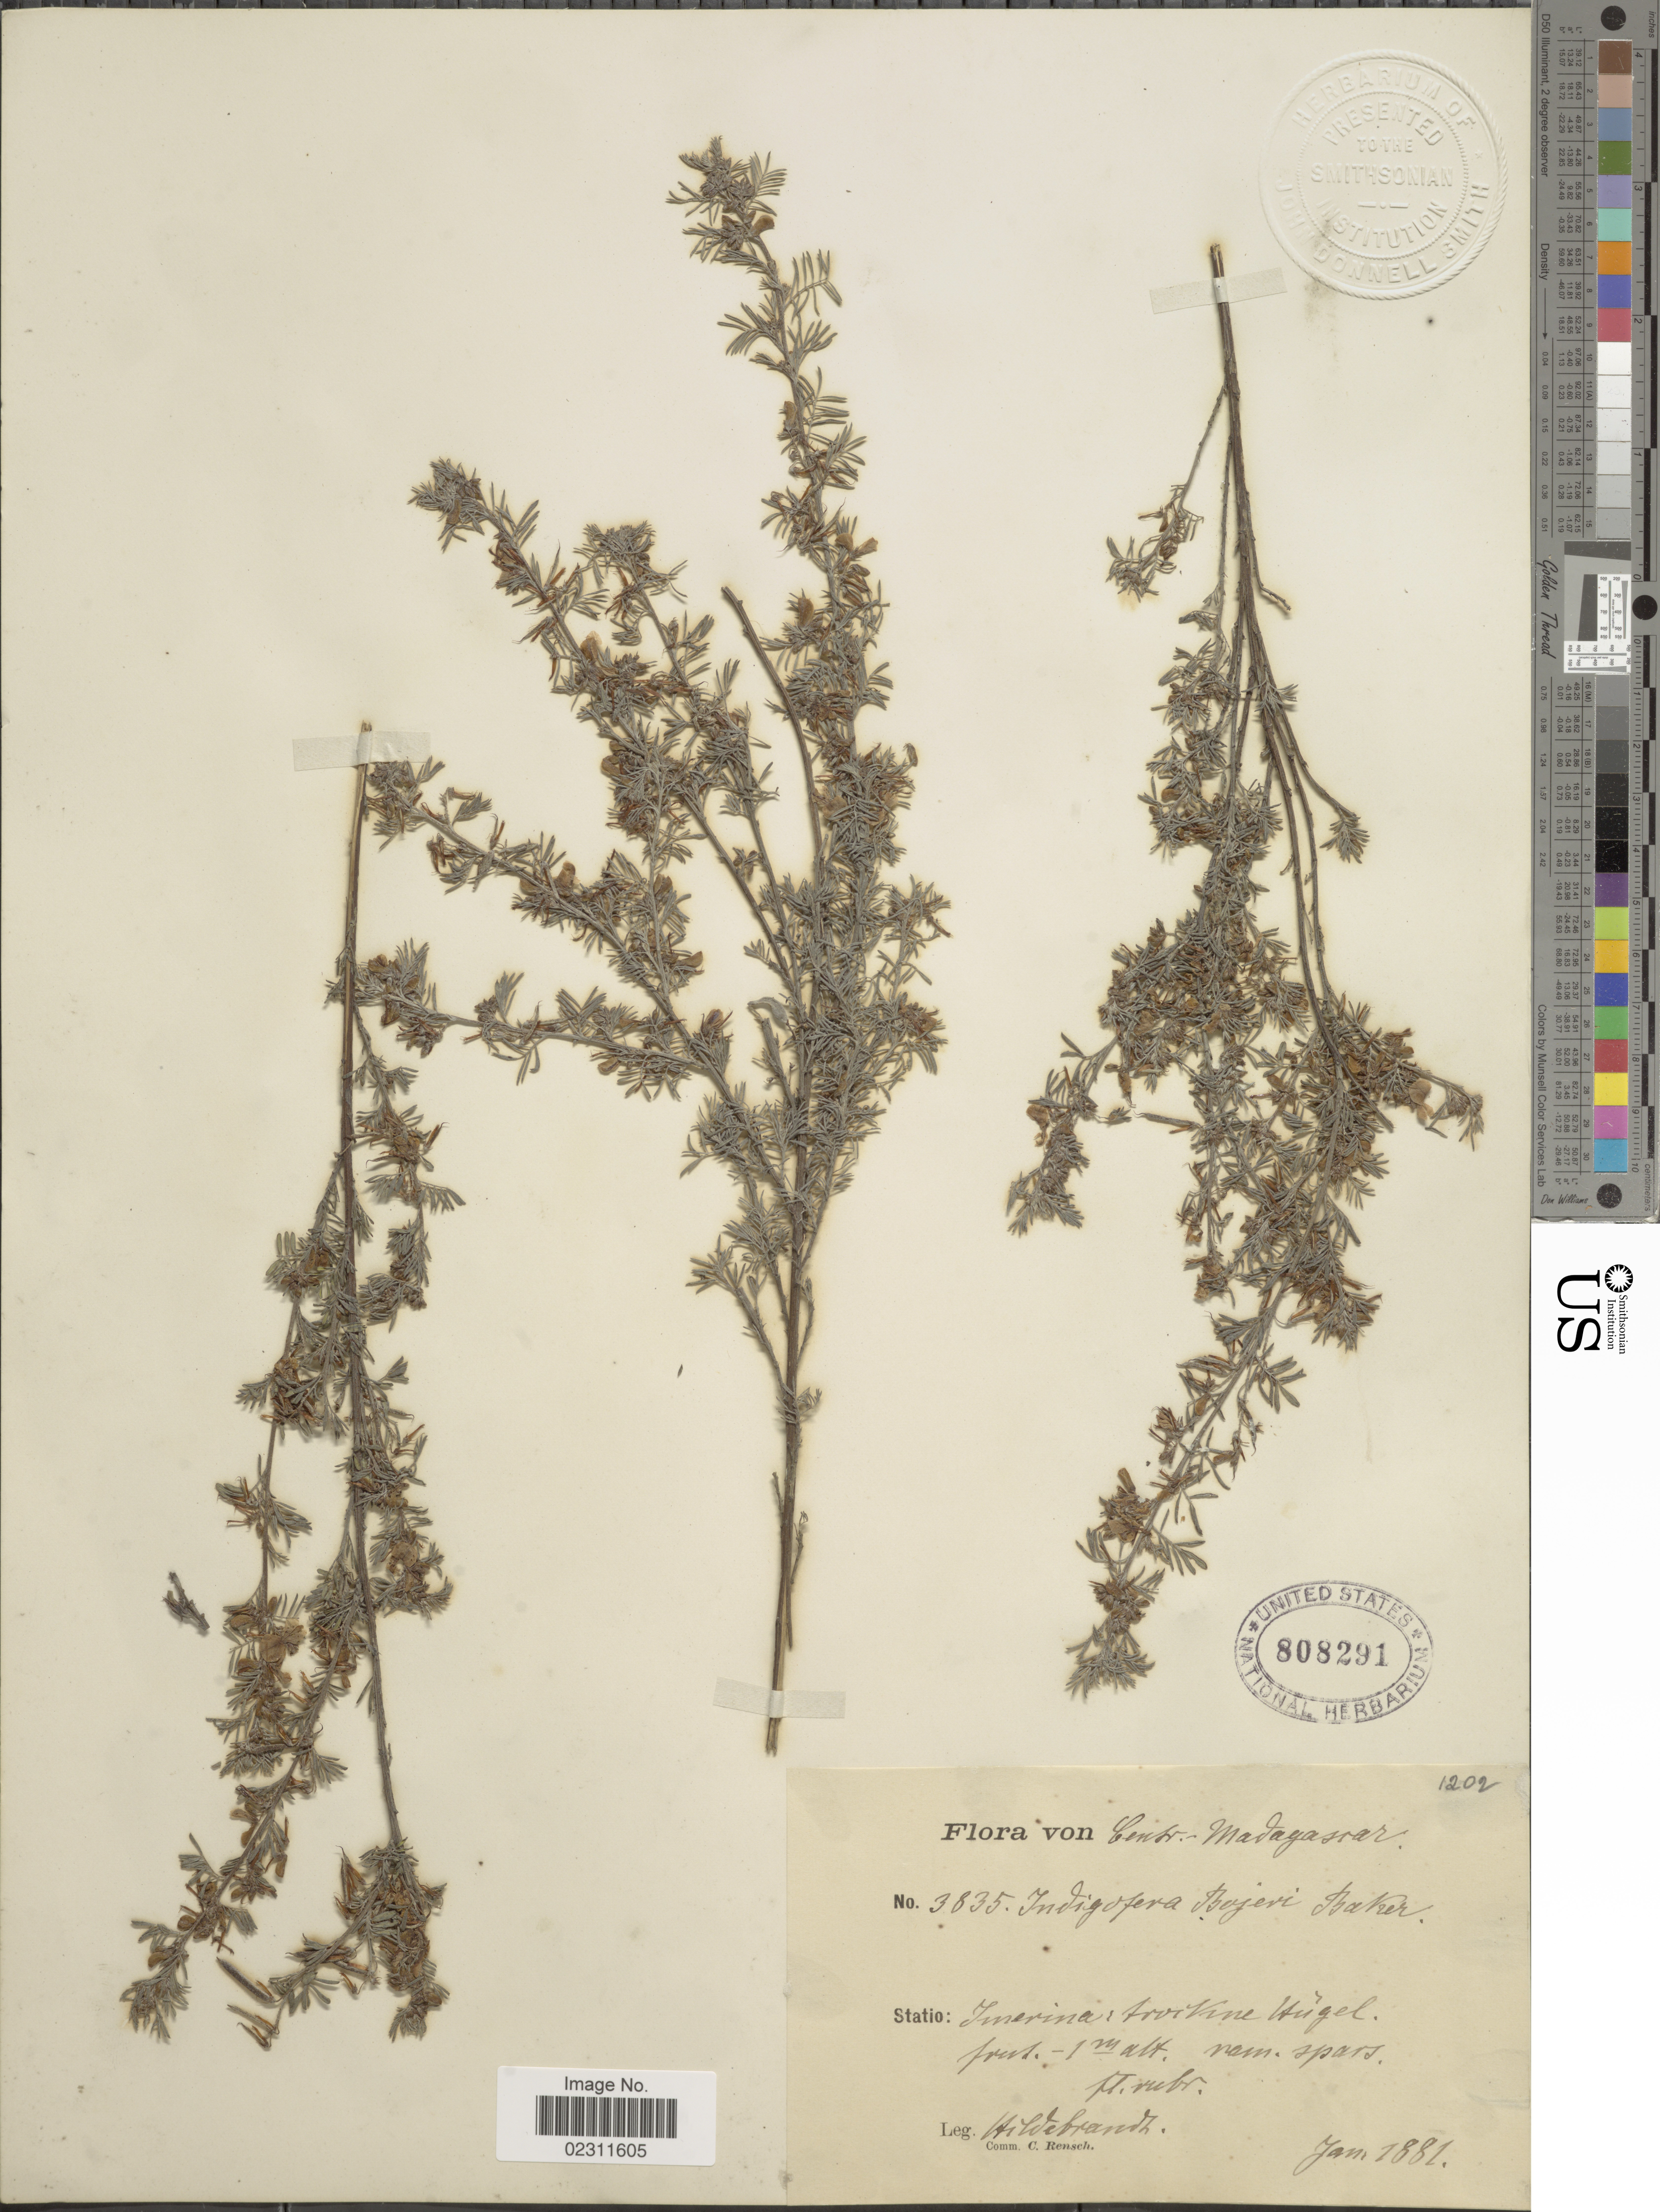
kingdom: Plantae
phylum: Tracheophyta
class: Magnoliopsida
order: Fabales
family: Fabaceae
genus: Indigofera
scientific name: Indigofera bojeri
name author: Baker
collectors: J. Hildebrandt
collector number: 3835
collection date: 1881-01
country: Madagascar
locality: Centr. Madagascar, Imerina: trockene Hügel.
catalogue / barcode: US 808291